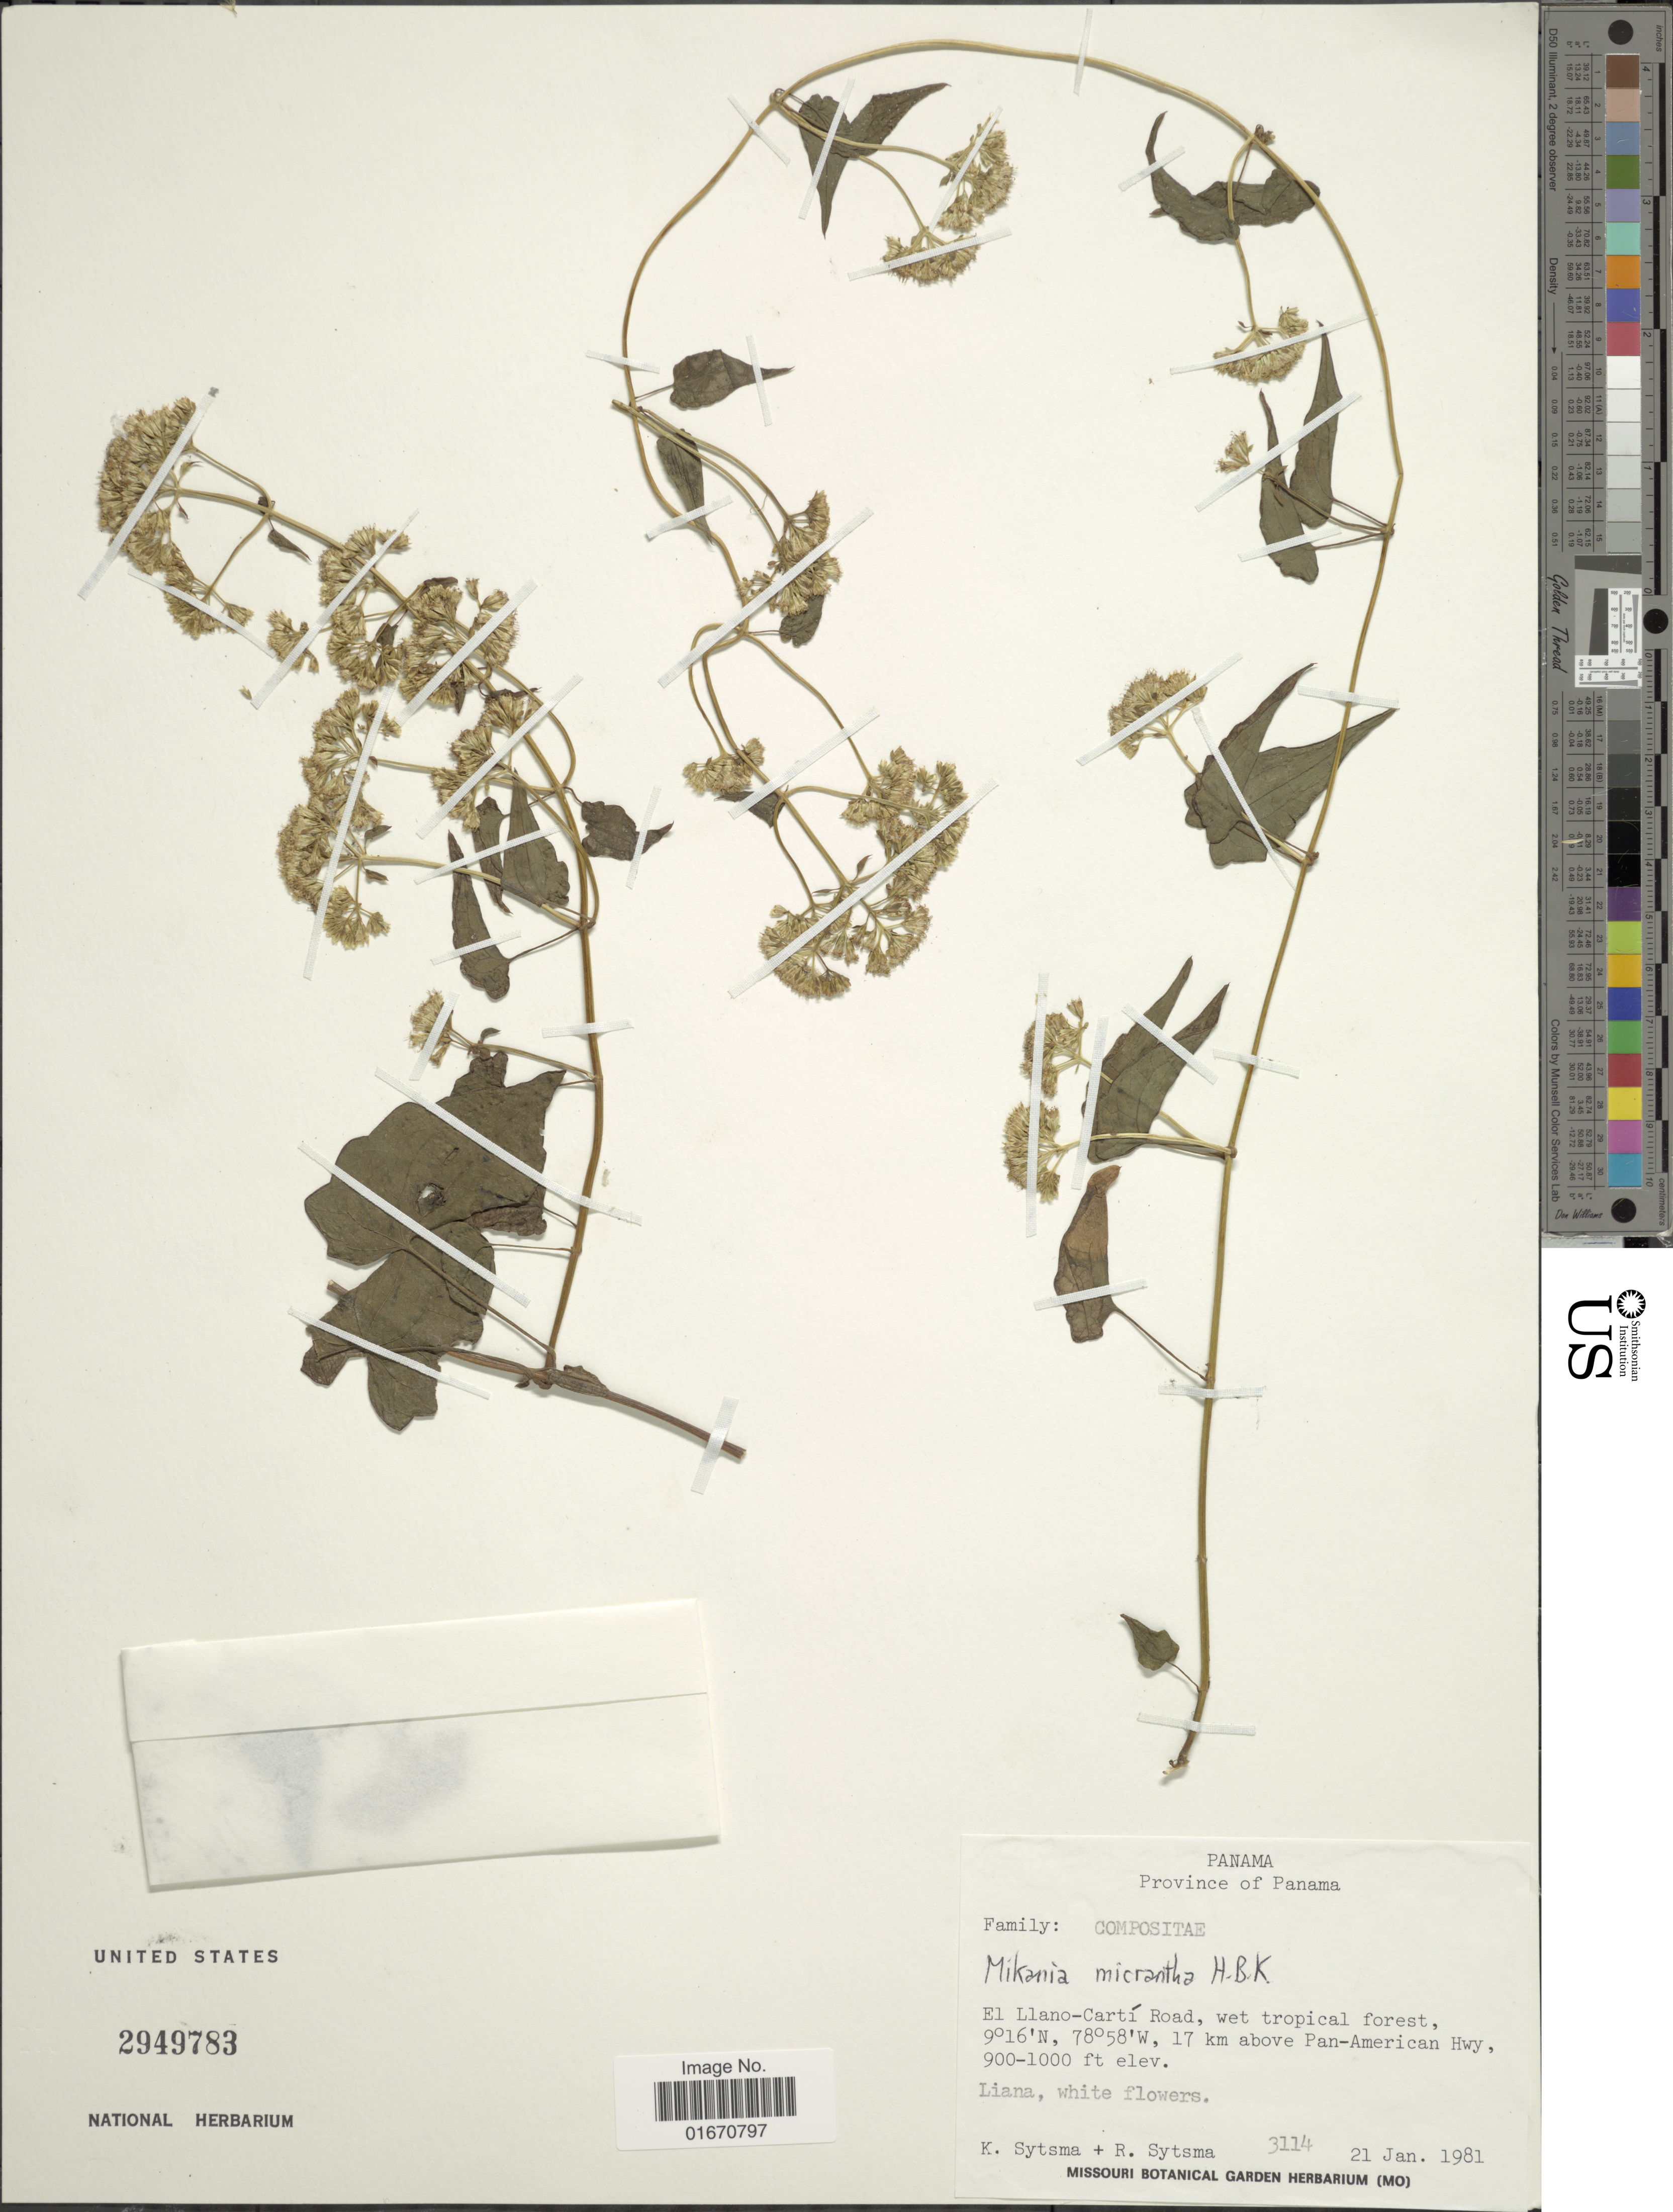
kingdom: Plantae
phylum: Tracheophyta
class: Magnoliopsida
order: Asterales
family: Asteraceae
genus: Mikania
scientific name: Mikania micrantha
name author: Kunth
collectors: K. J. Sytsma & R. Sytsma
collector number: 3114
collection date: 1981-01-21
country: Panama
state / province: Panamá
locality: El Llano-Carti Road, 17 km above Pan-American Hwy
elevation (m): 274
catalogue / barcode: US 2949783